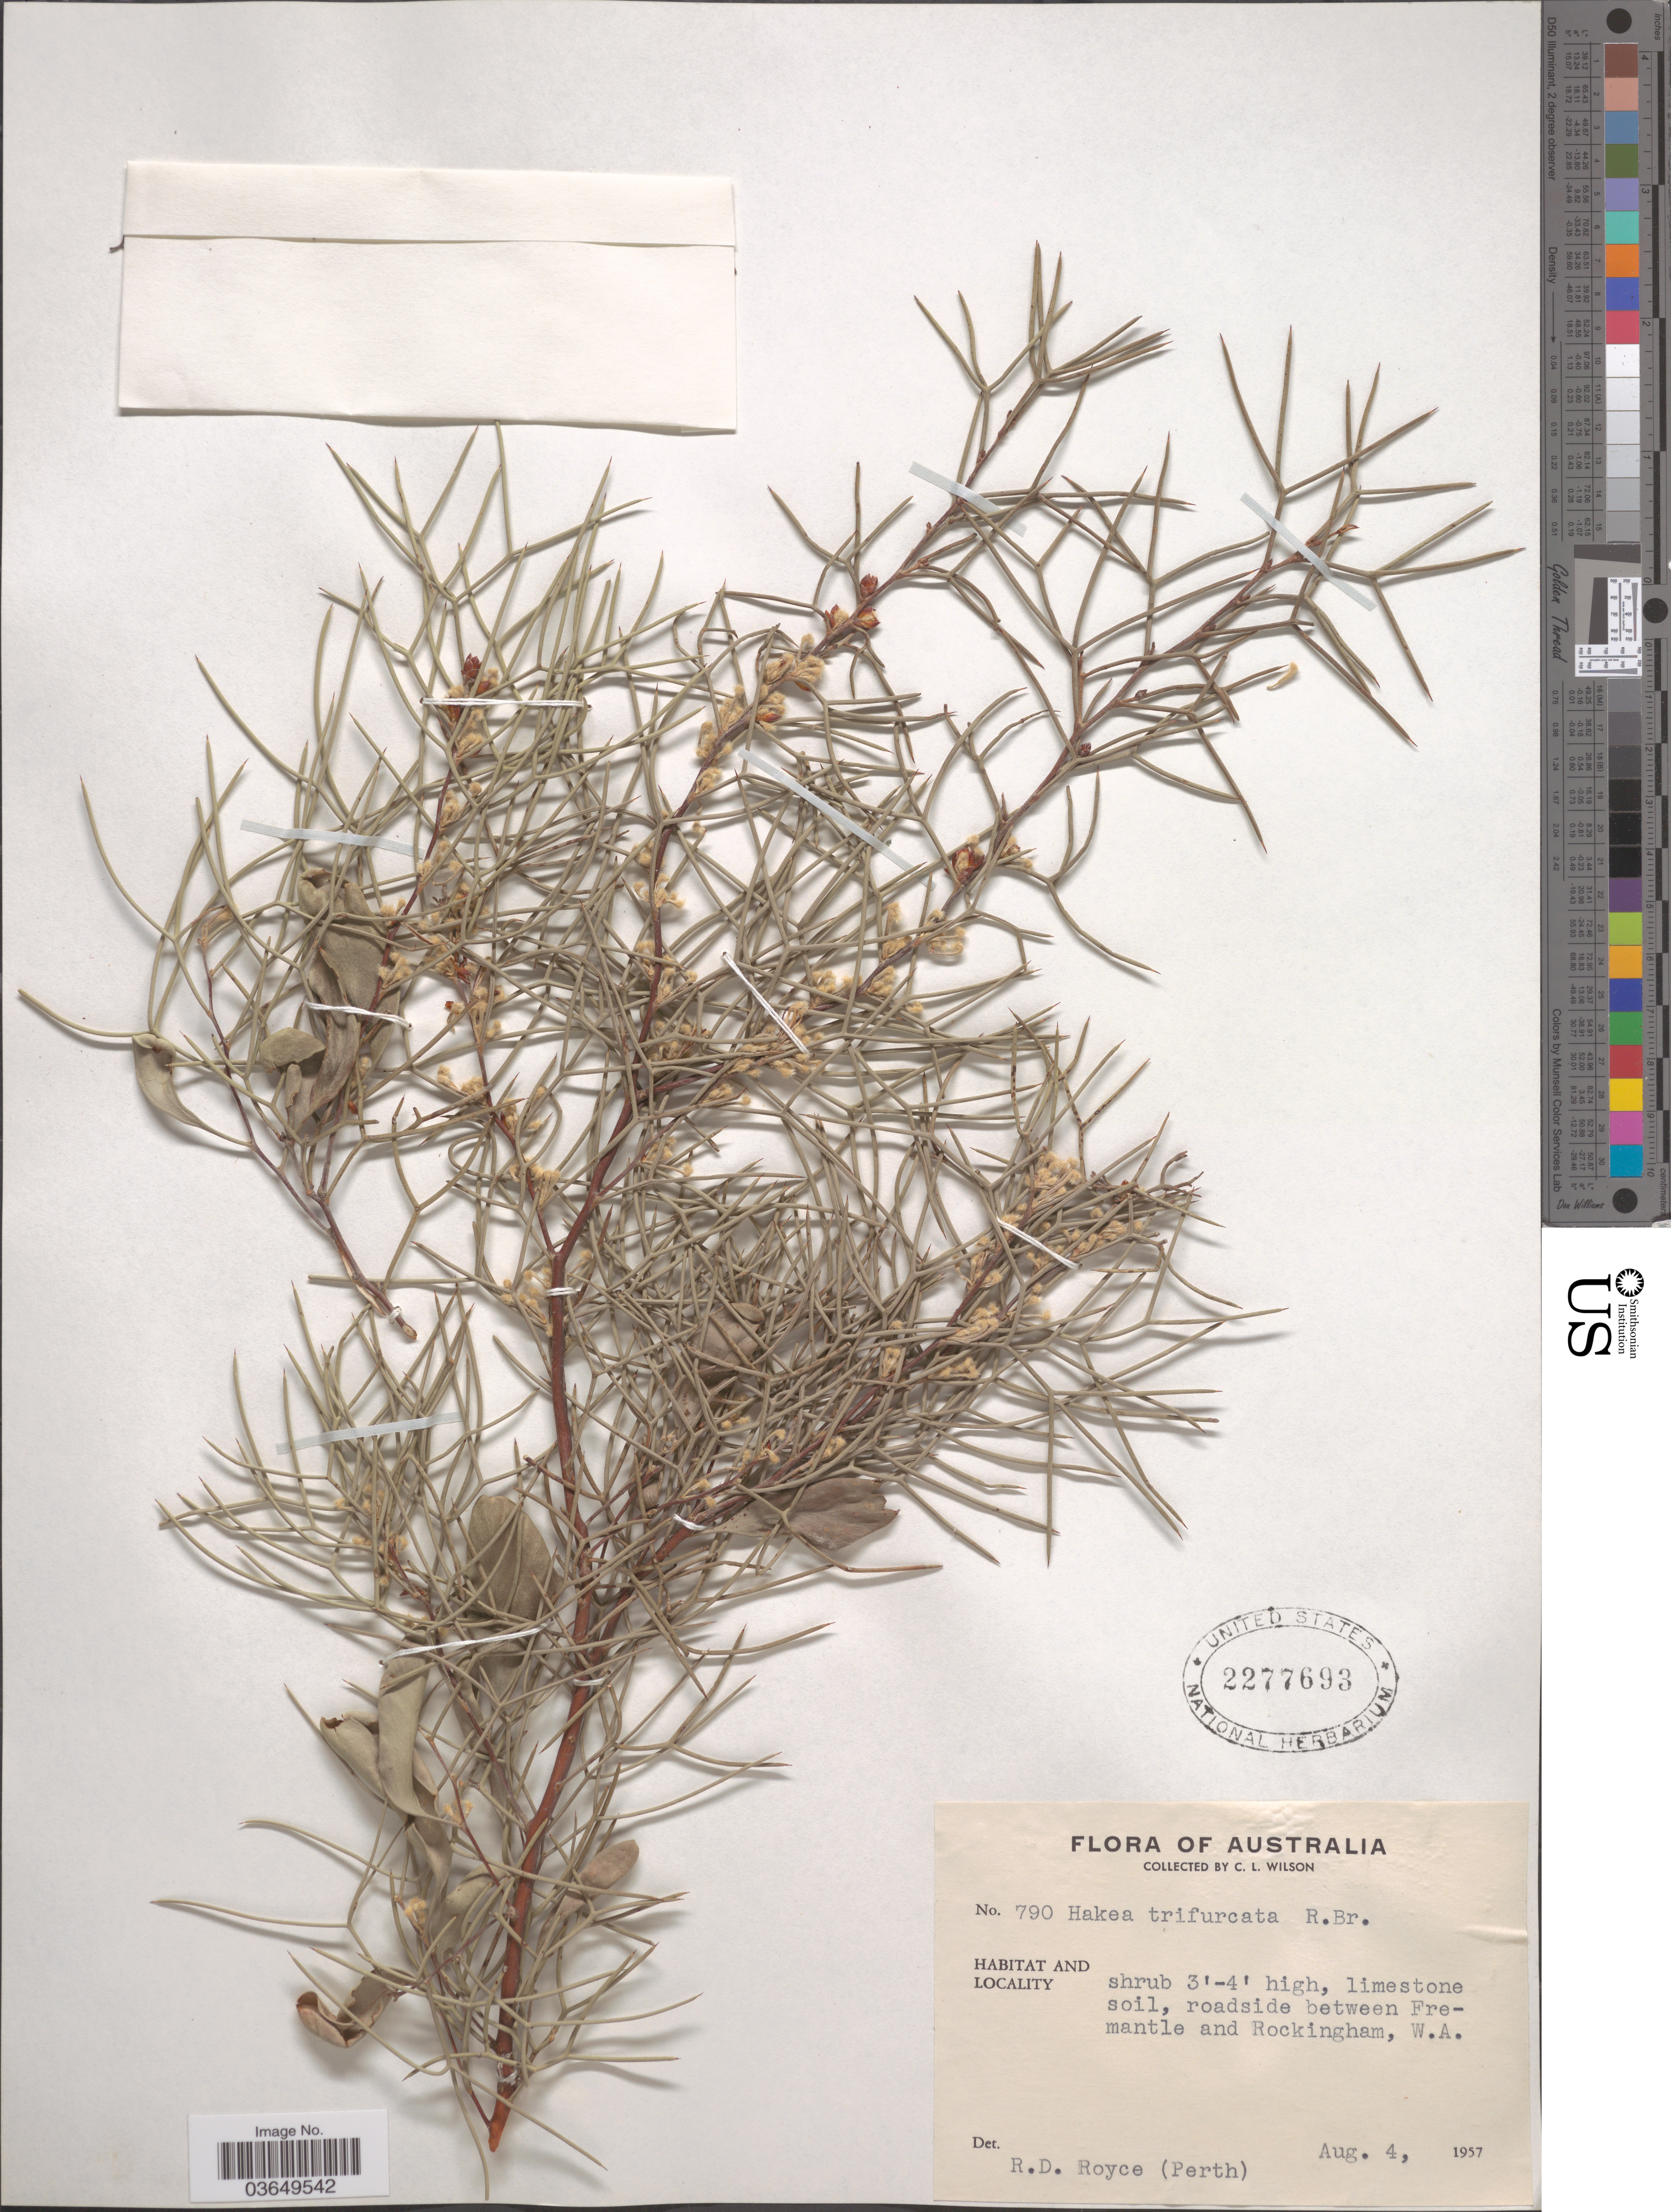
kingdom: Plantae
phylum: Tracheophyta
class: Magnoliopsida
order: Proteales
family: Proteaceae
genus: Hakea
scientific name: Hakea trifurcata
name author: R. Br.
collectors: C. L. Wilson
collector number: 790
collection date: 1957-08-04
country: Australia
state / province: Western Australia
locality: Roadside between Fremantle and Rockingham.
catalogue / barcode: US 2277693